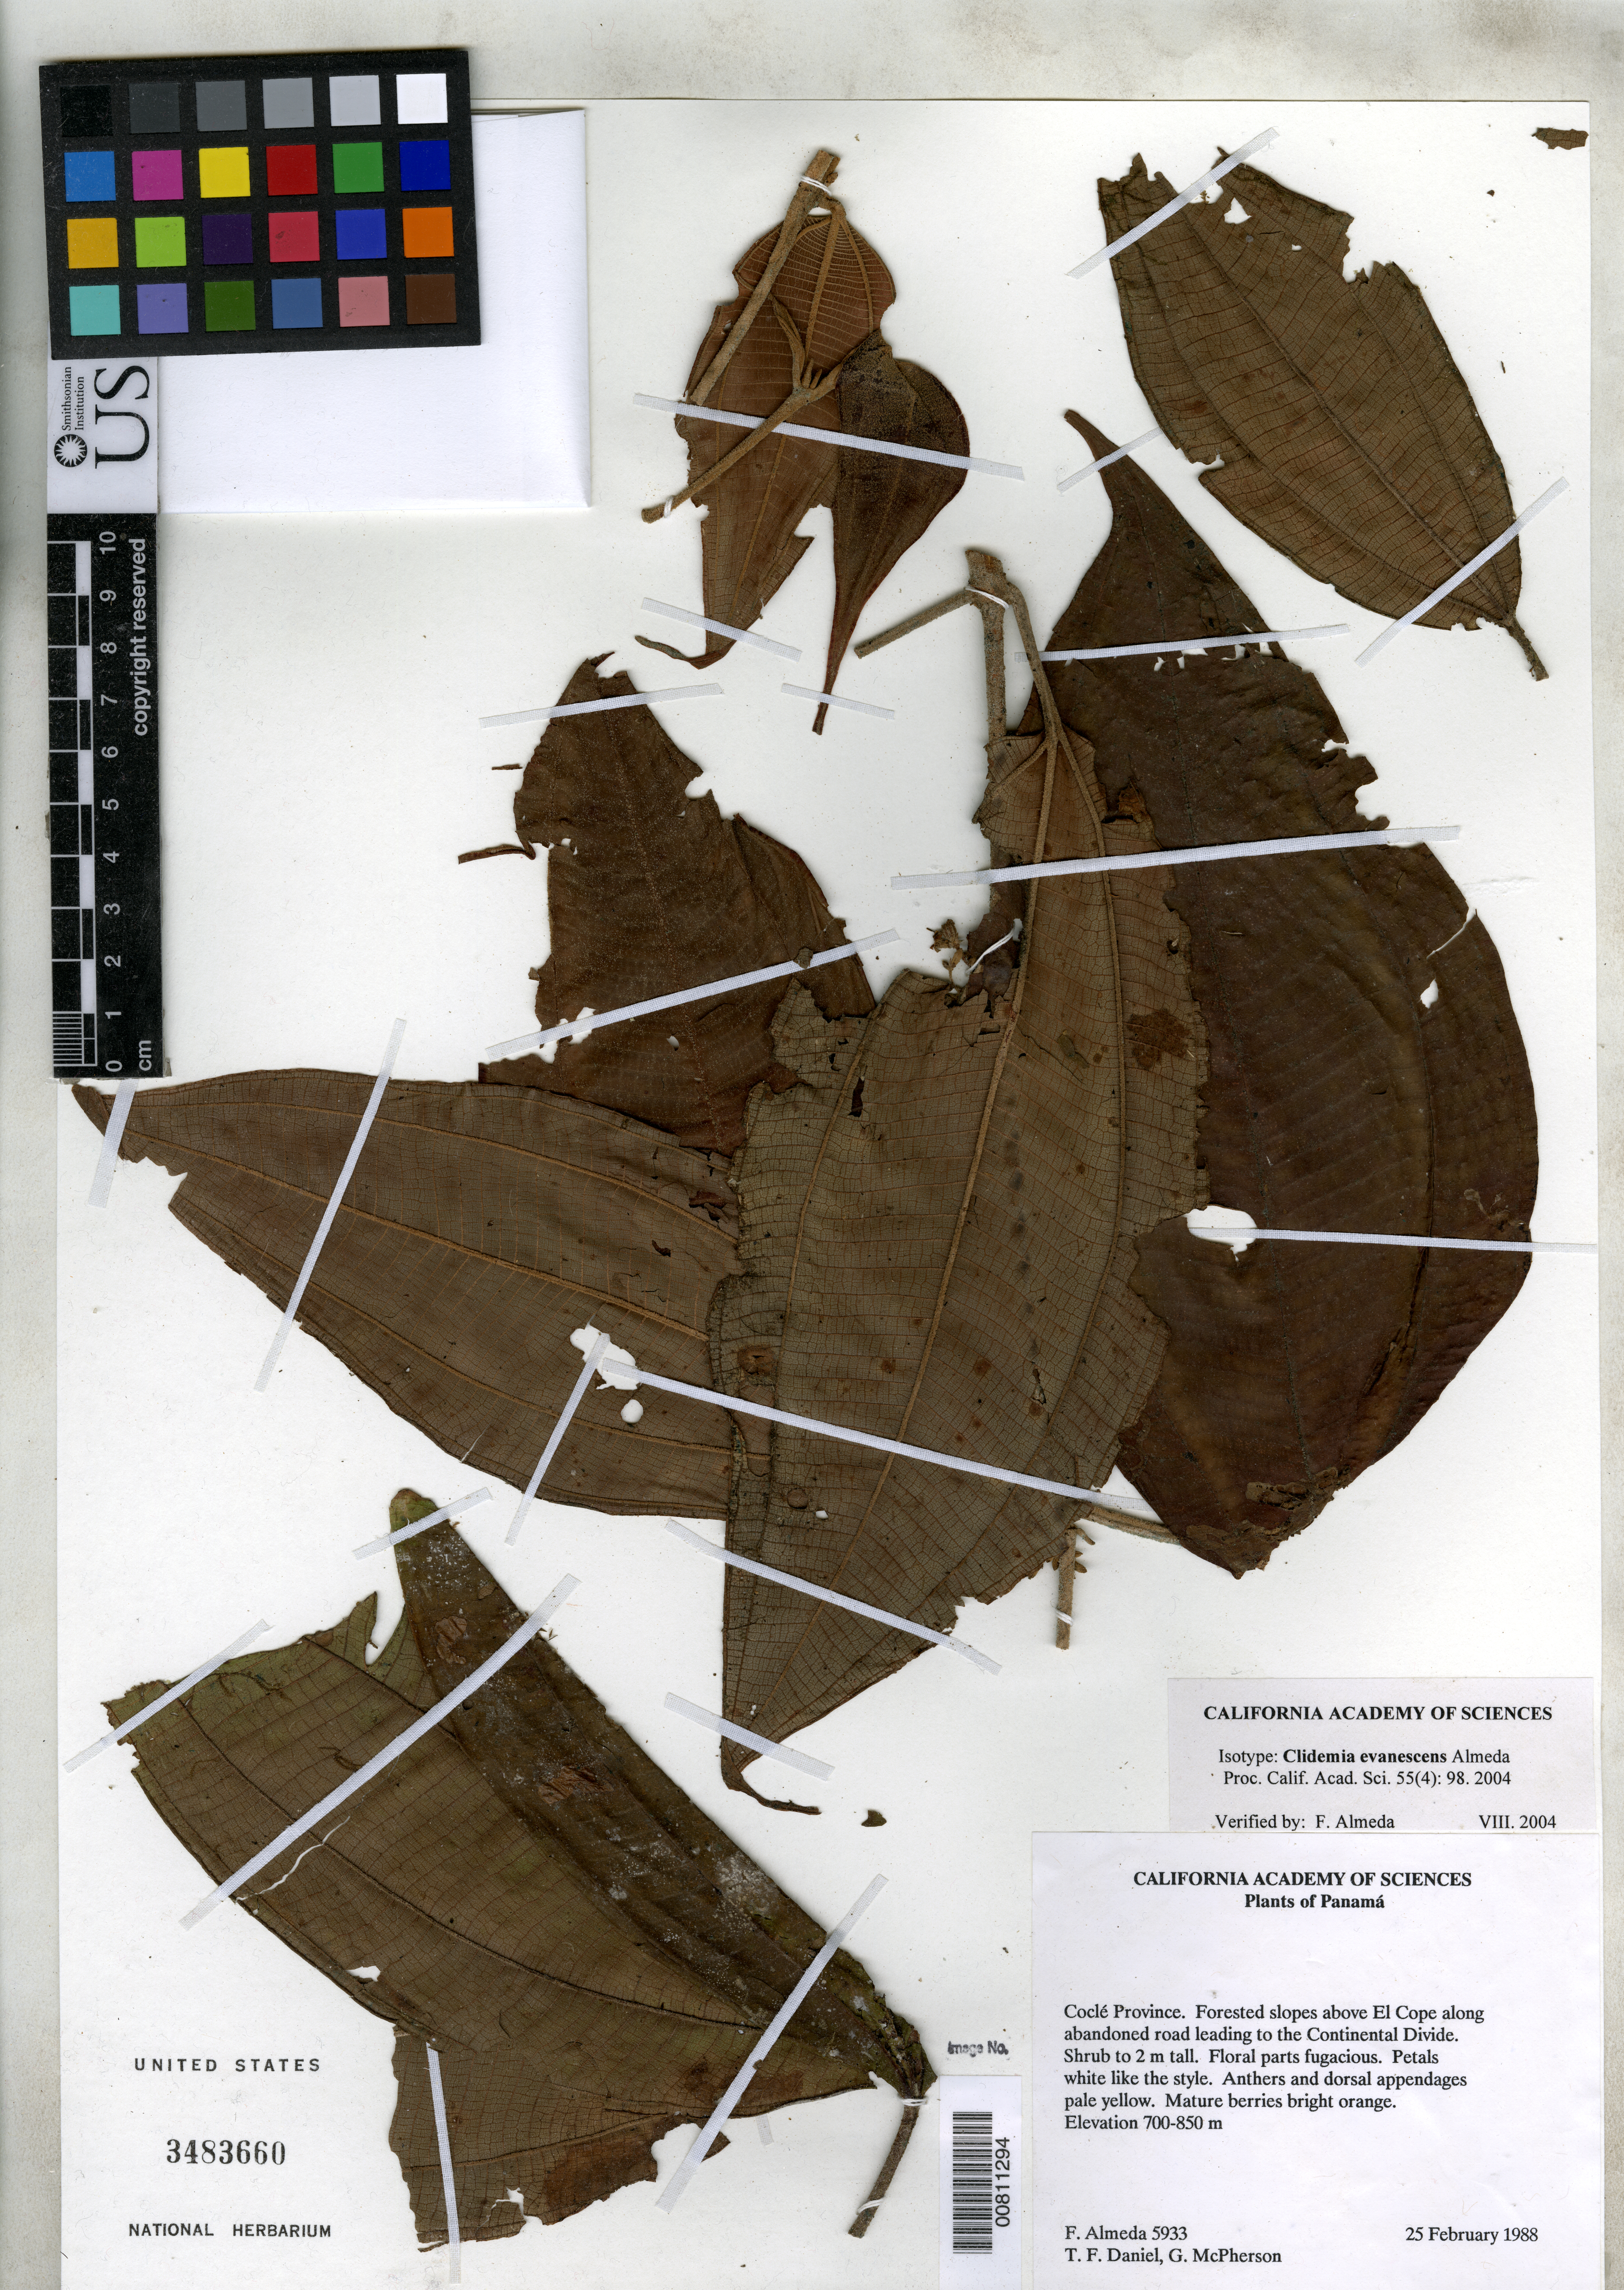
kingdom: Plantae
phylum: Tracheophyta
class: Magnoliopsida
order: Myrtales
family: Melastomataceae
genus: Clidemia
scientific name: Clidemia evanescens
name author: Almeda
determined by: Almeda, F.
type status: Isotype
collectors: F. Almeda, T. F. Daniel & G. D. McPherson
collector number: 5933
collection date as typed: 25 Feb 1988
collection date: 1988-02-25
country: Panama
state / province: Coclé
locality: Coclé Province. Forested slopes above El cope along abandoned road leading to the Continental Divide.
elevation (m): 700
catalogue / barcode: US 3483660